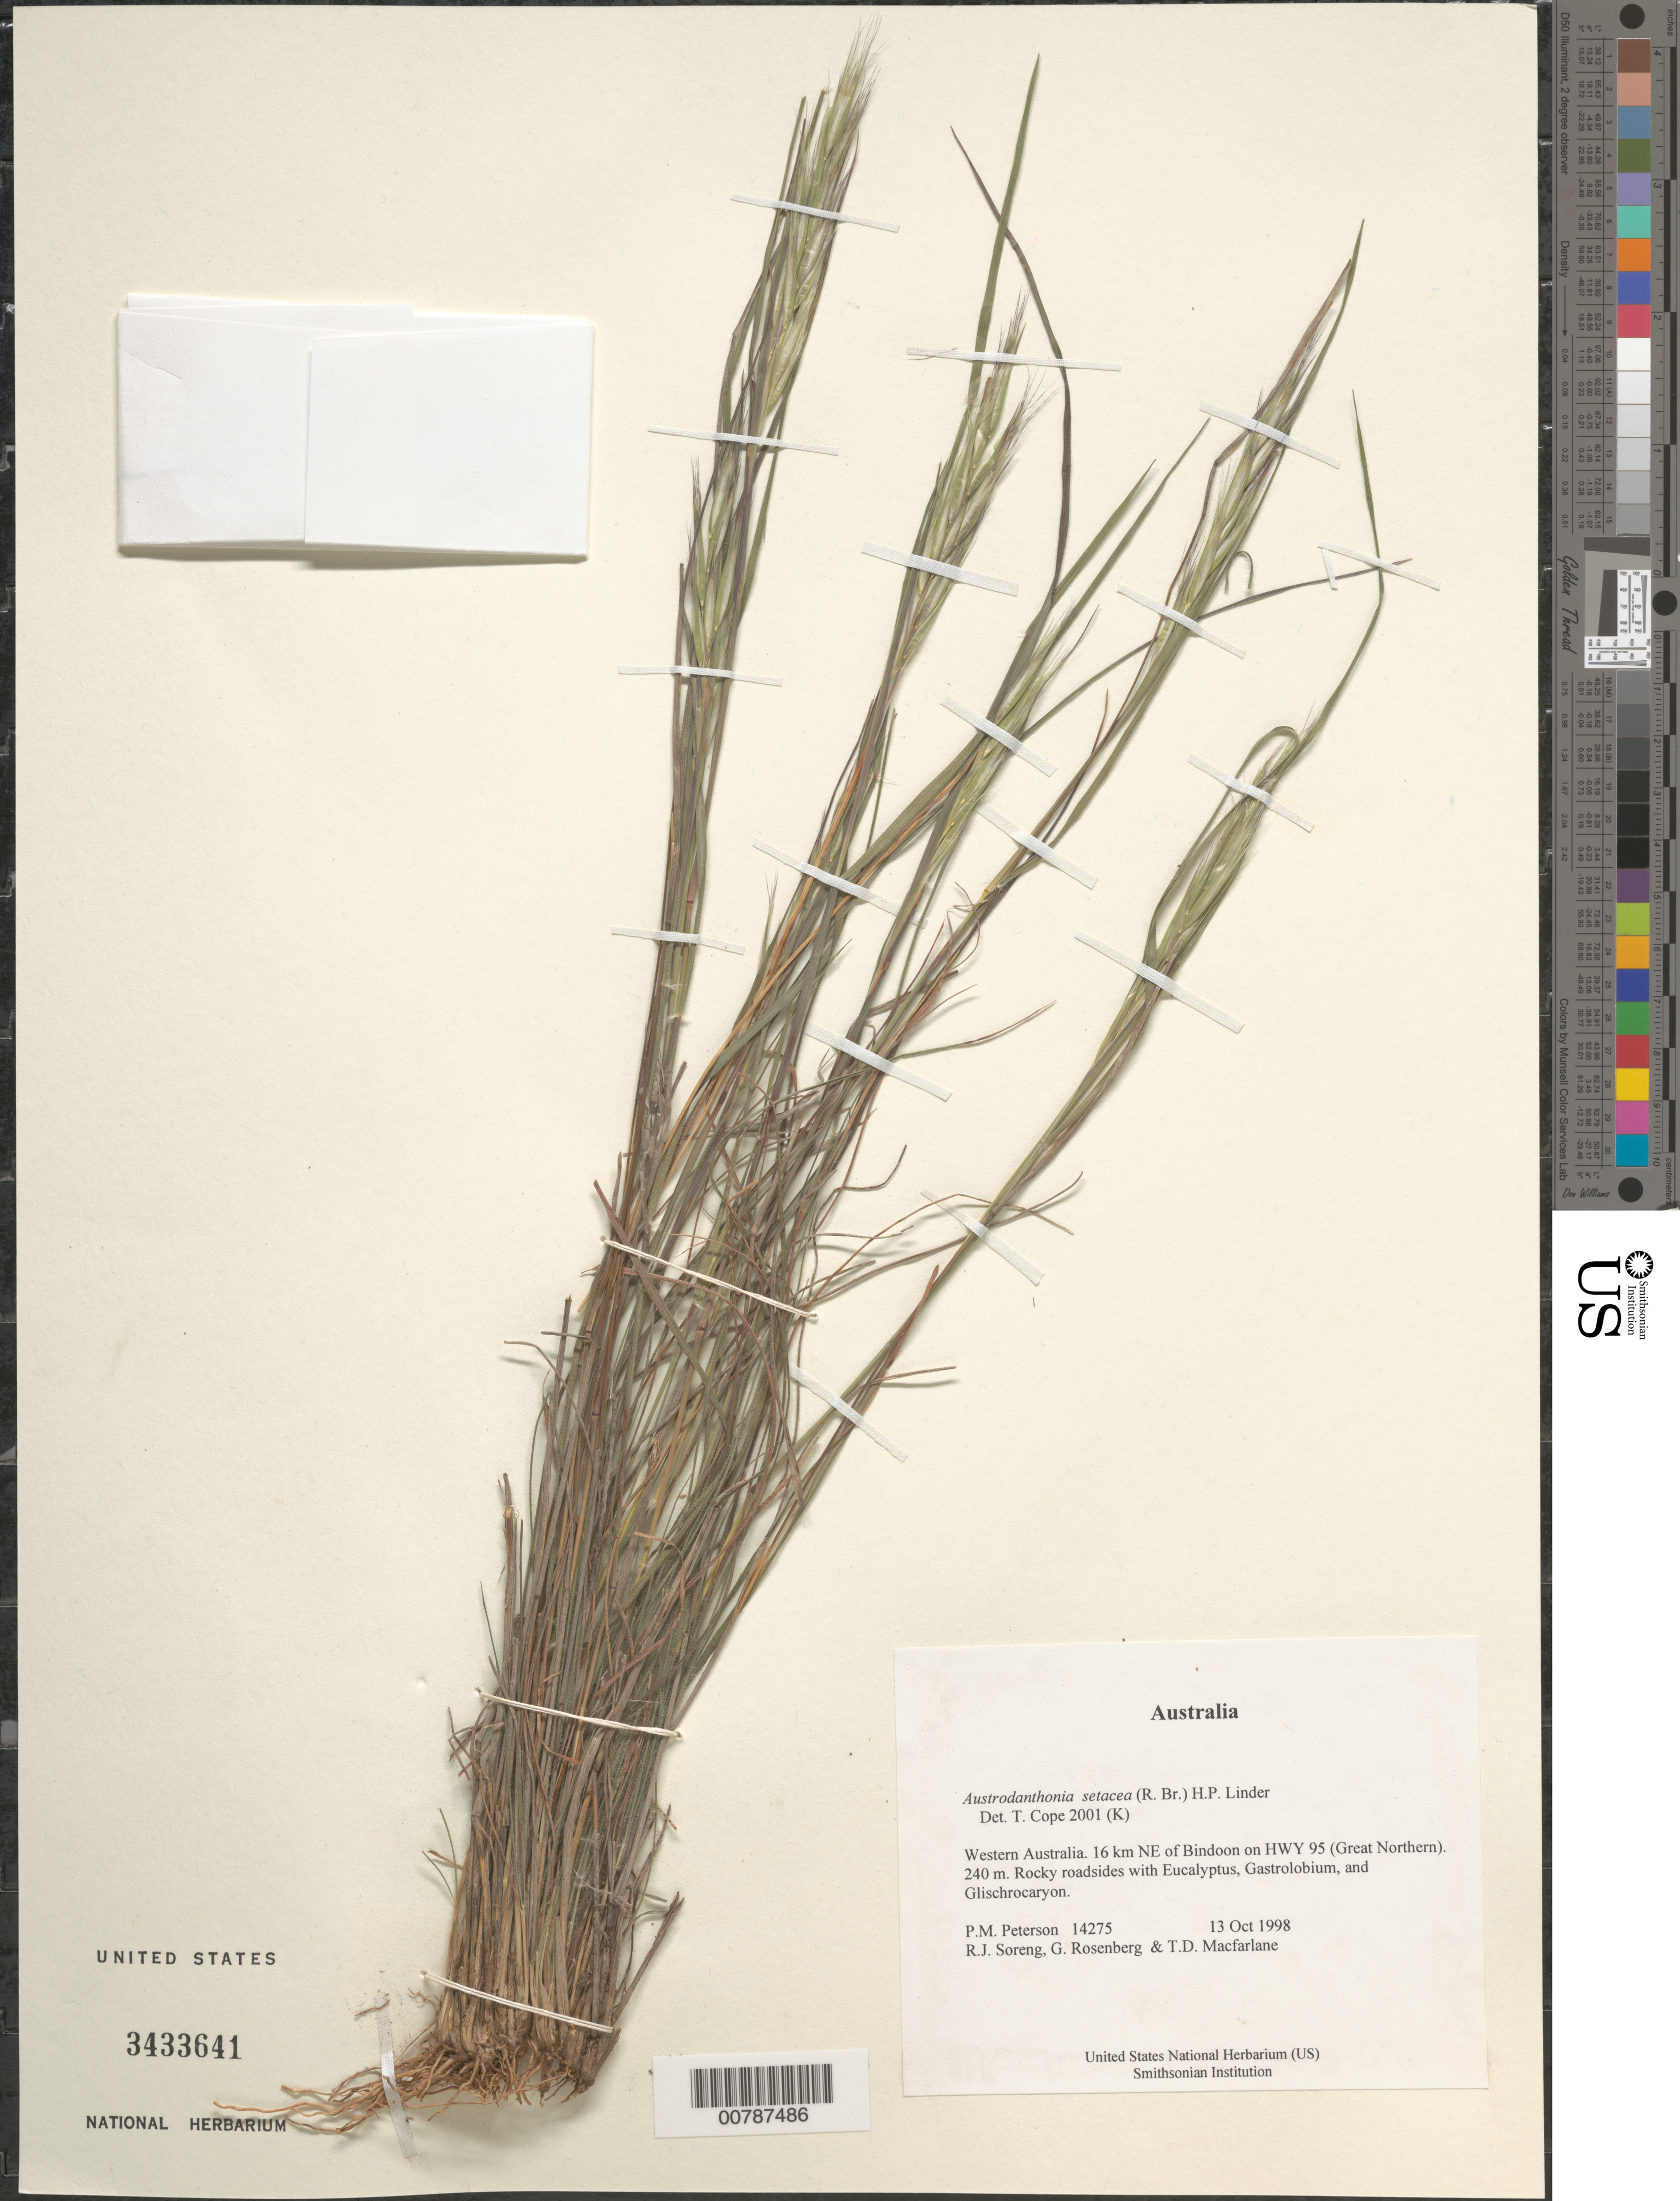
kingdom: Plantae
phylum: Tracheophyta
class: Liliopsida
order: Poales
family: Poaceae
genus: Austrodanthonia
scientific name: Austrodanthonia setacea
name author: (R. Br.) H.P. Linder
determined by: Cope, T. A.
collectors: P. M. Peterson, R. J. Soreng, G. Rosenberg & T. Macfarlane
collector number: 14275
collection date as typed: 13 Oct 1998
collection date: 1998-10-13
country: Australia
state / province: Western Australia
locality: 16 km NE of Bindoon on HWY 95 (Great Northern).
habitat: Rocky roadsides with Eucalyptus, Gastrolobium, and Glischrocaryon.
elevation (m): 240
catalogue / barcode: US 3433641